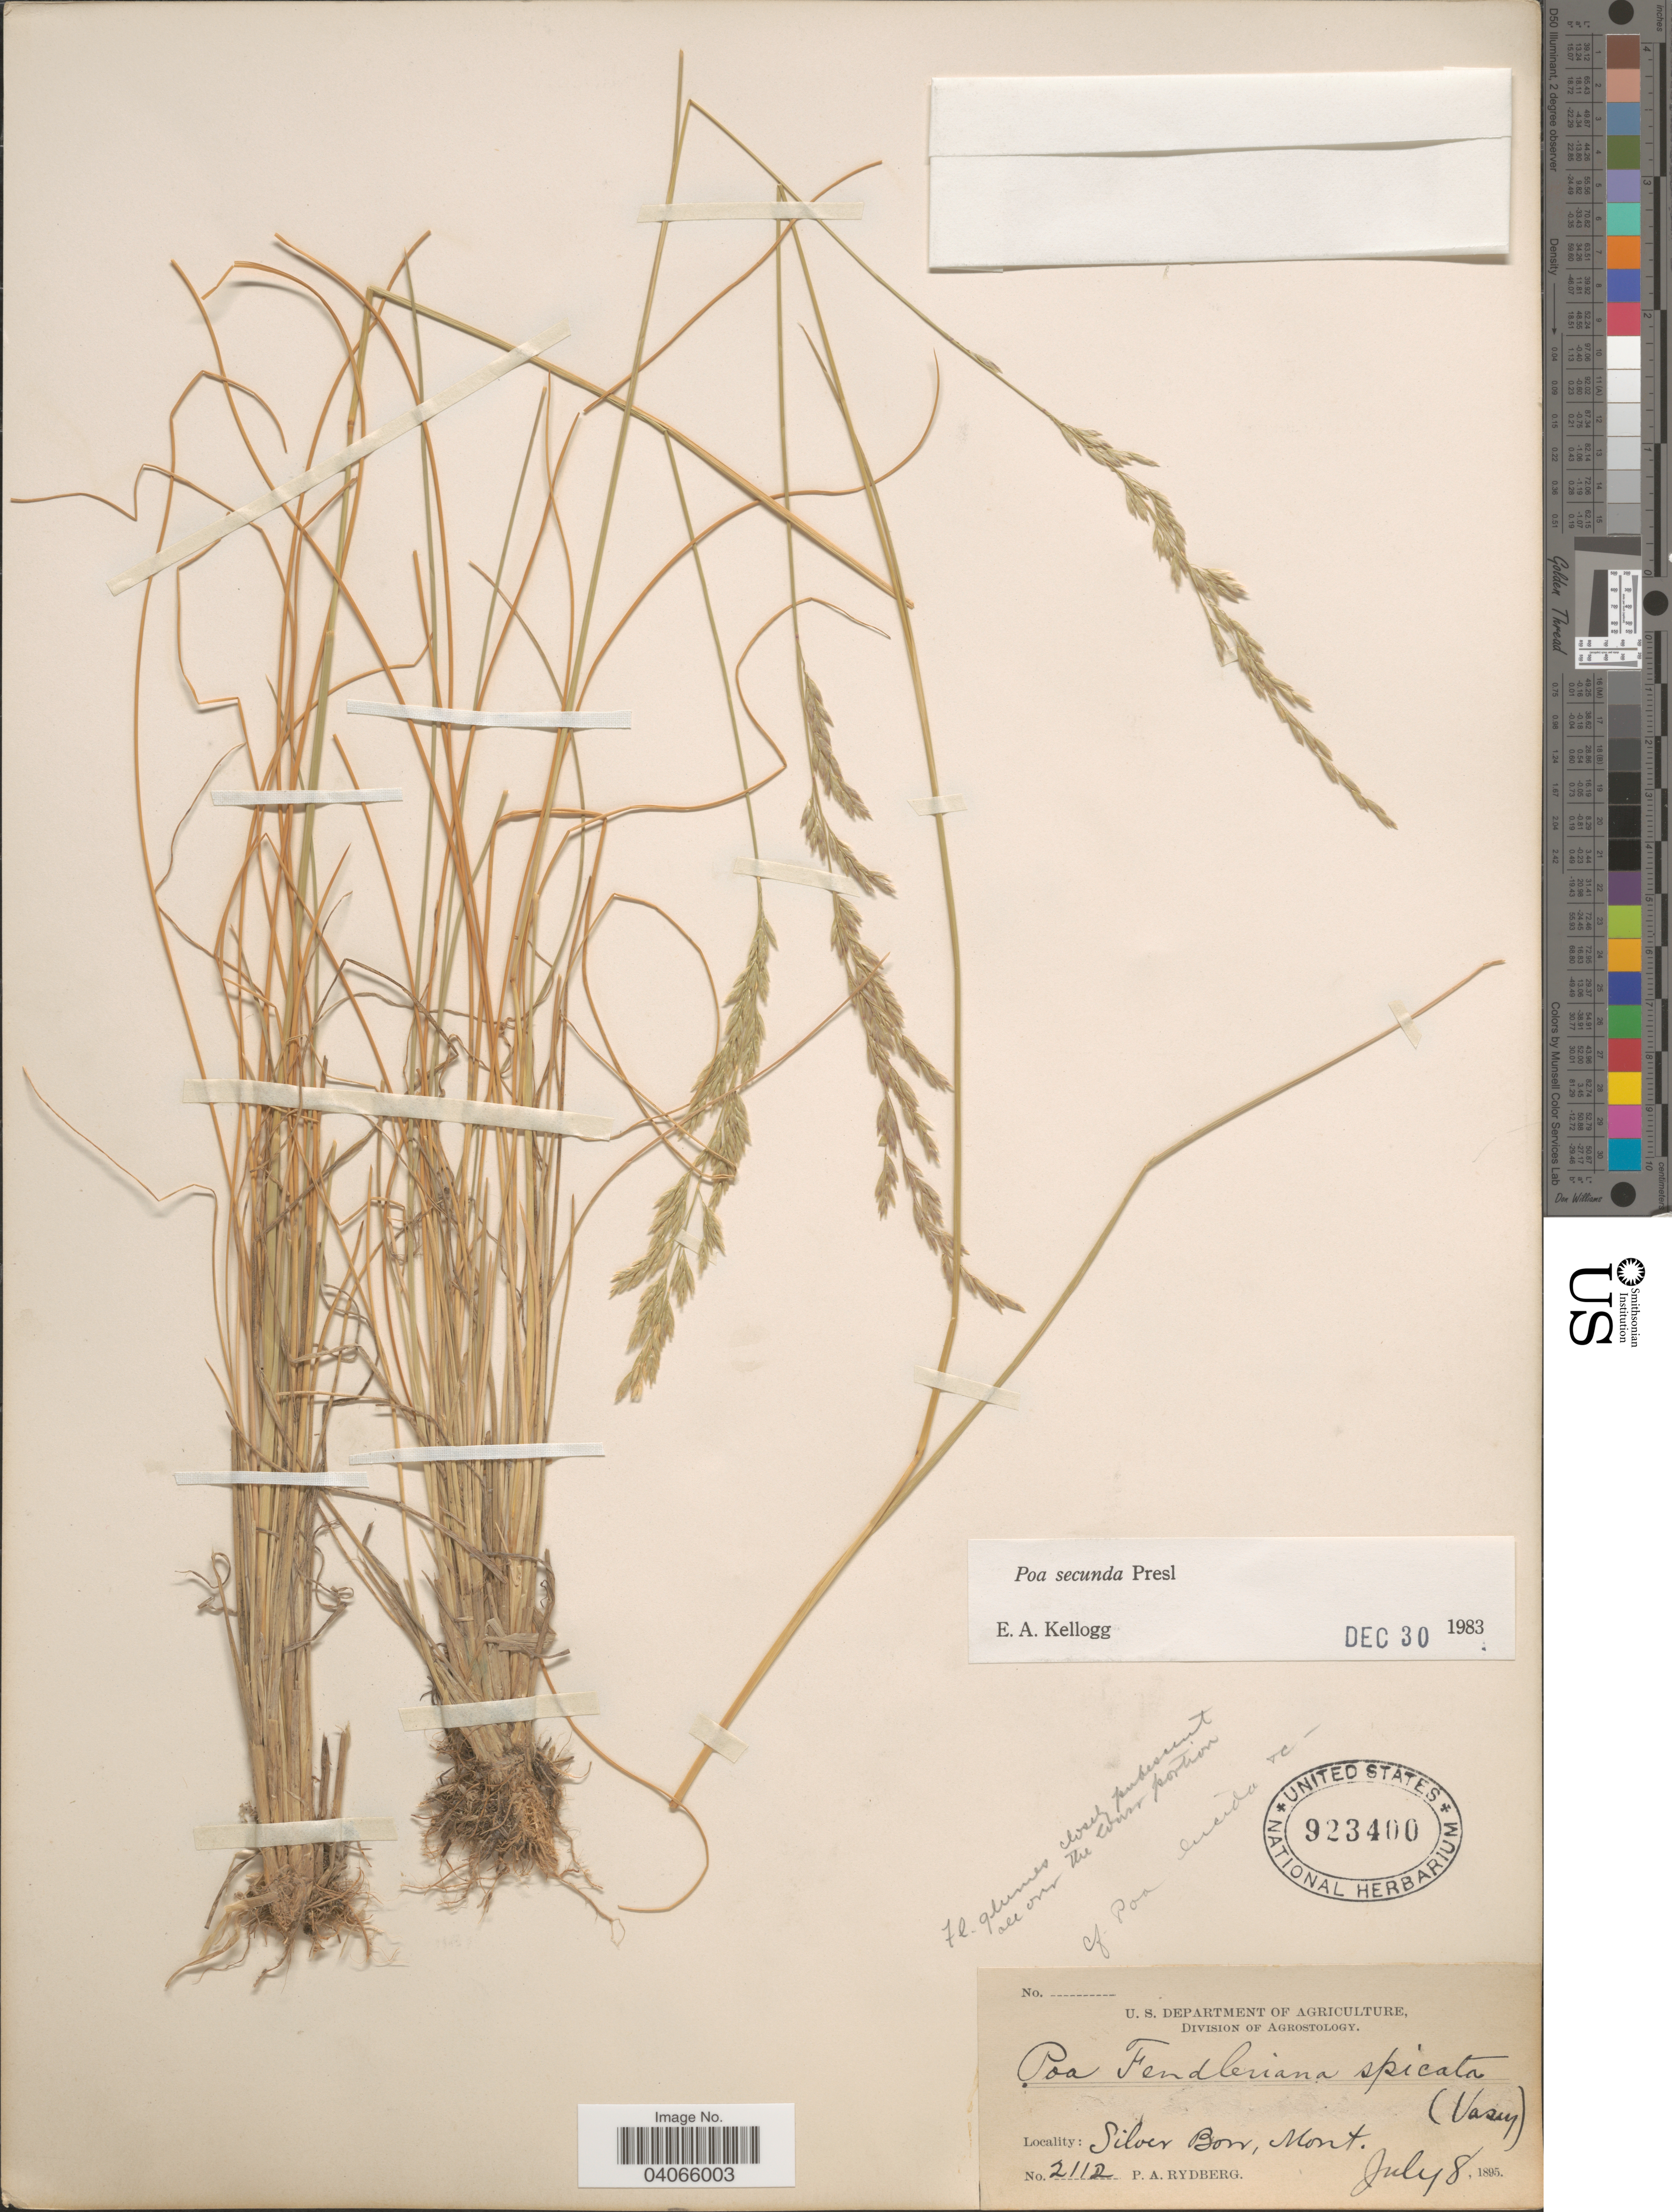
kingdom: Plantae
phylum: Tracheophyta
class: Liliopsida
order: Poales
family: Poaceae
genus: Poa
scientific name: Poa secunda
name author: J. Presl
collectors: P. A. Rydberg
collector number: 2112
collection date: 1895-07-08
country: United States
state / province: Montana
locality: Silver Bow.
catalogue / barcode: US 923400